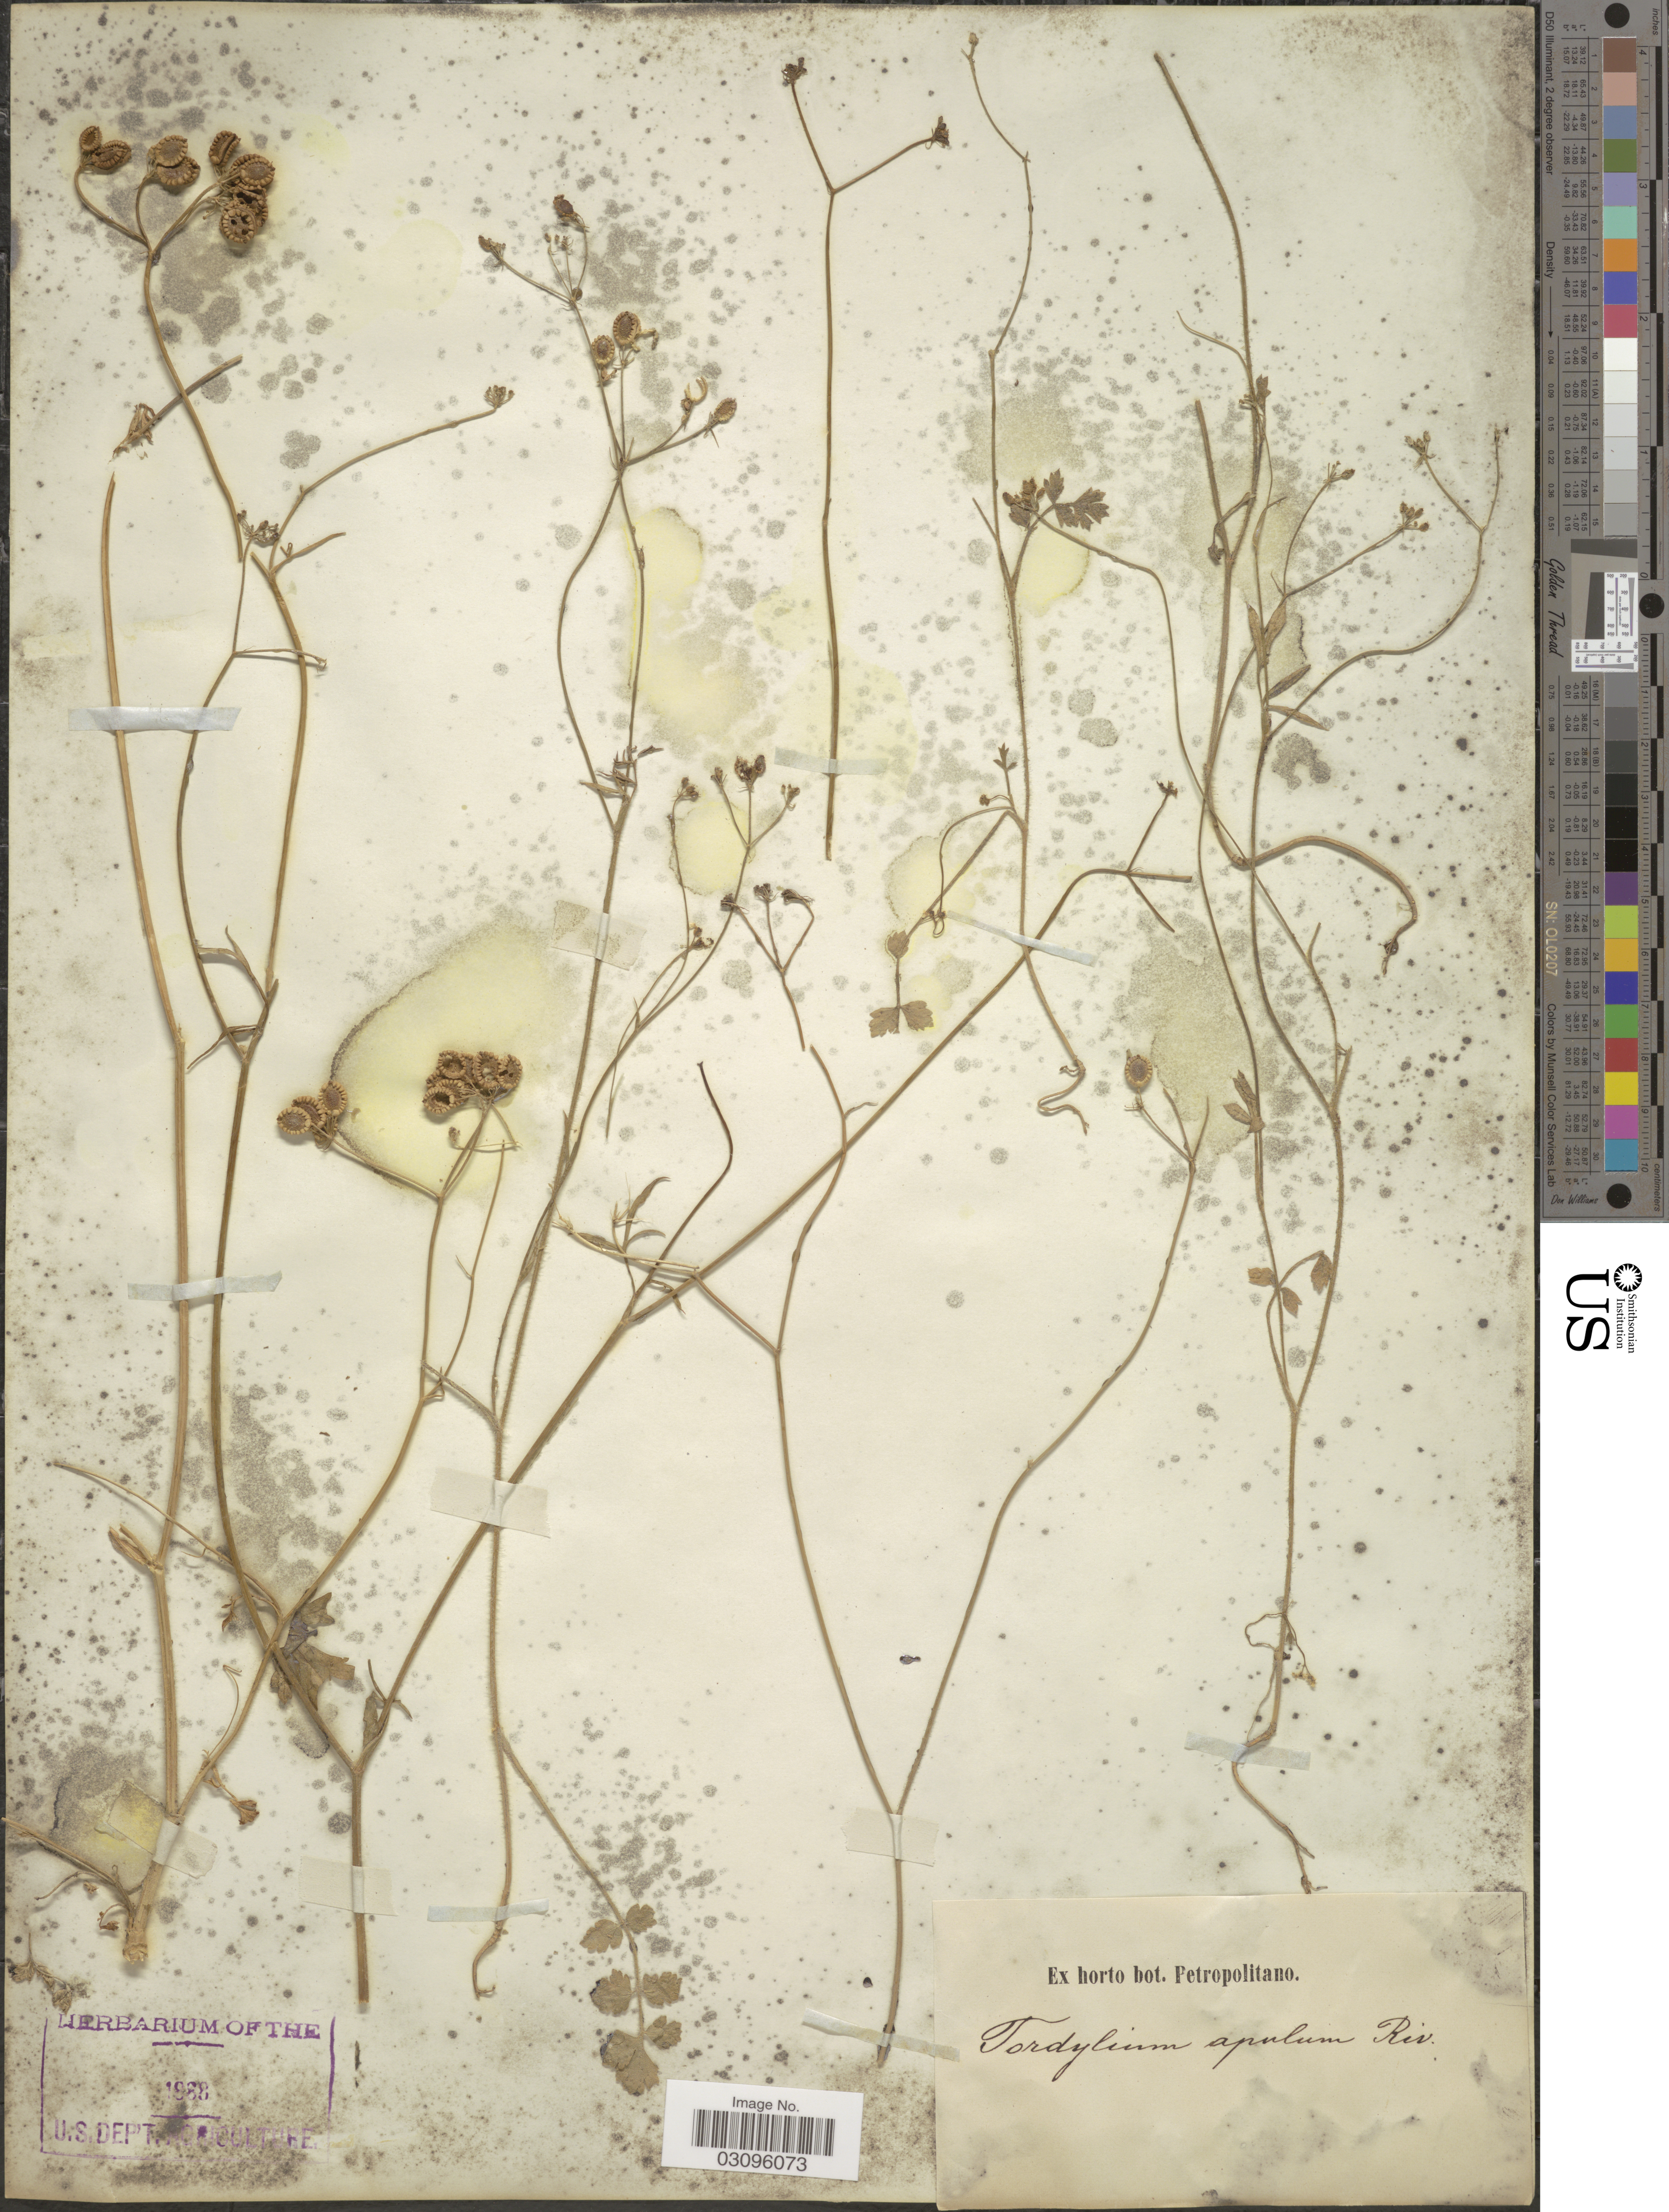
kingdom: Plantae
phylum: Tracheophyta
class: Magnoliopsida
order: Apiales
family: Apiaceae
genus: Tordylium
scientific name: Tordylium apulum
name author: L.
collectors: ex Horto Bot. Petropolitano